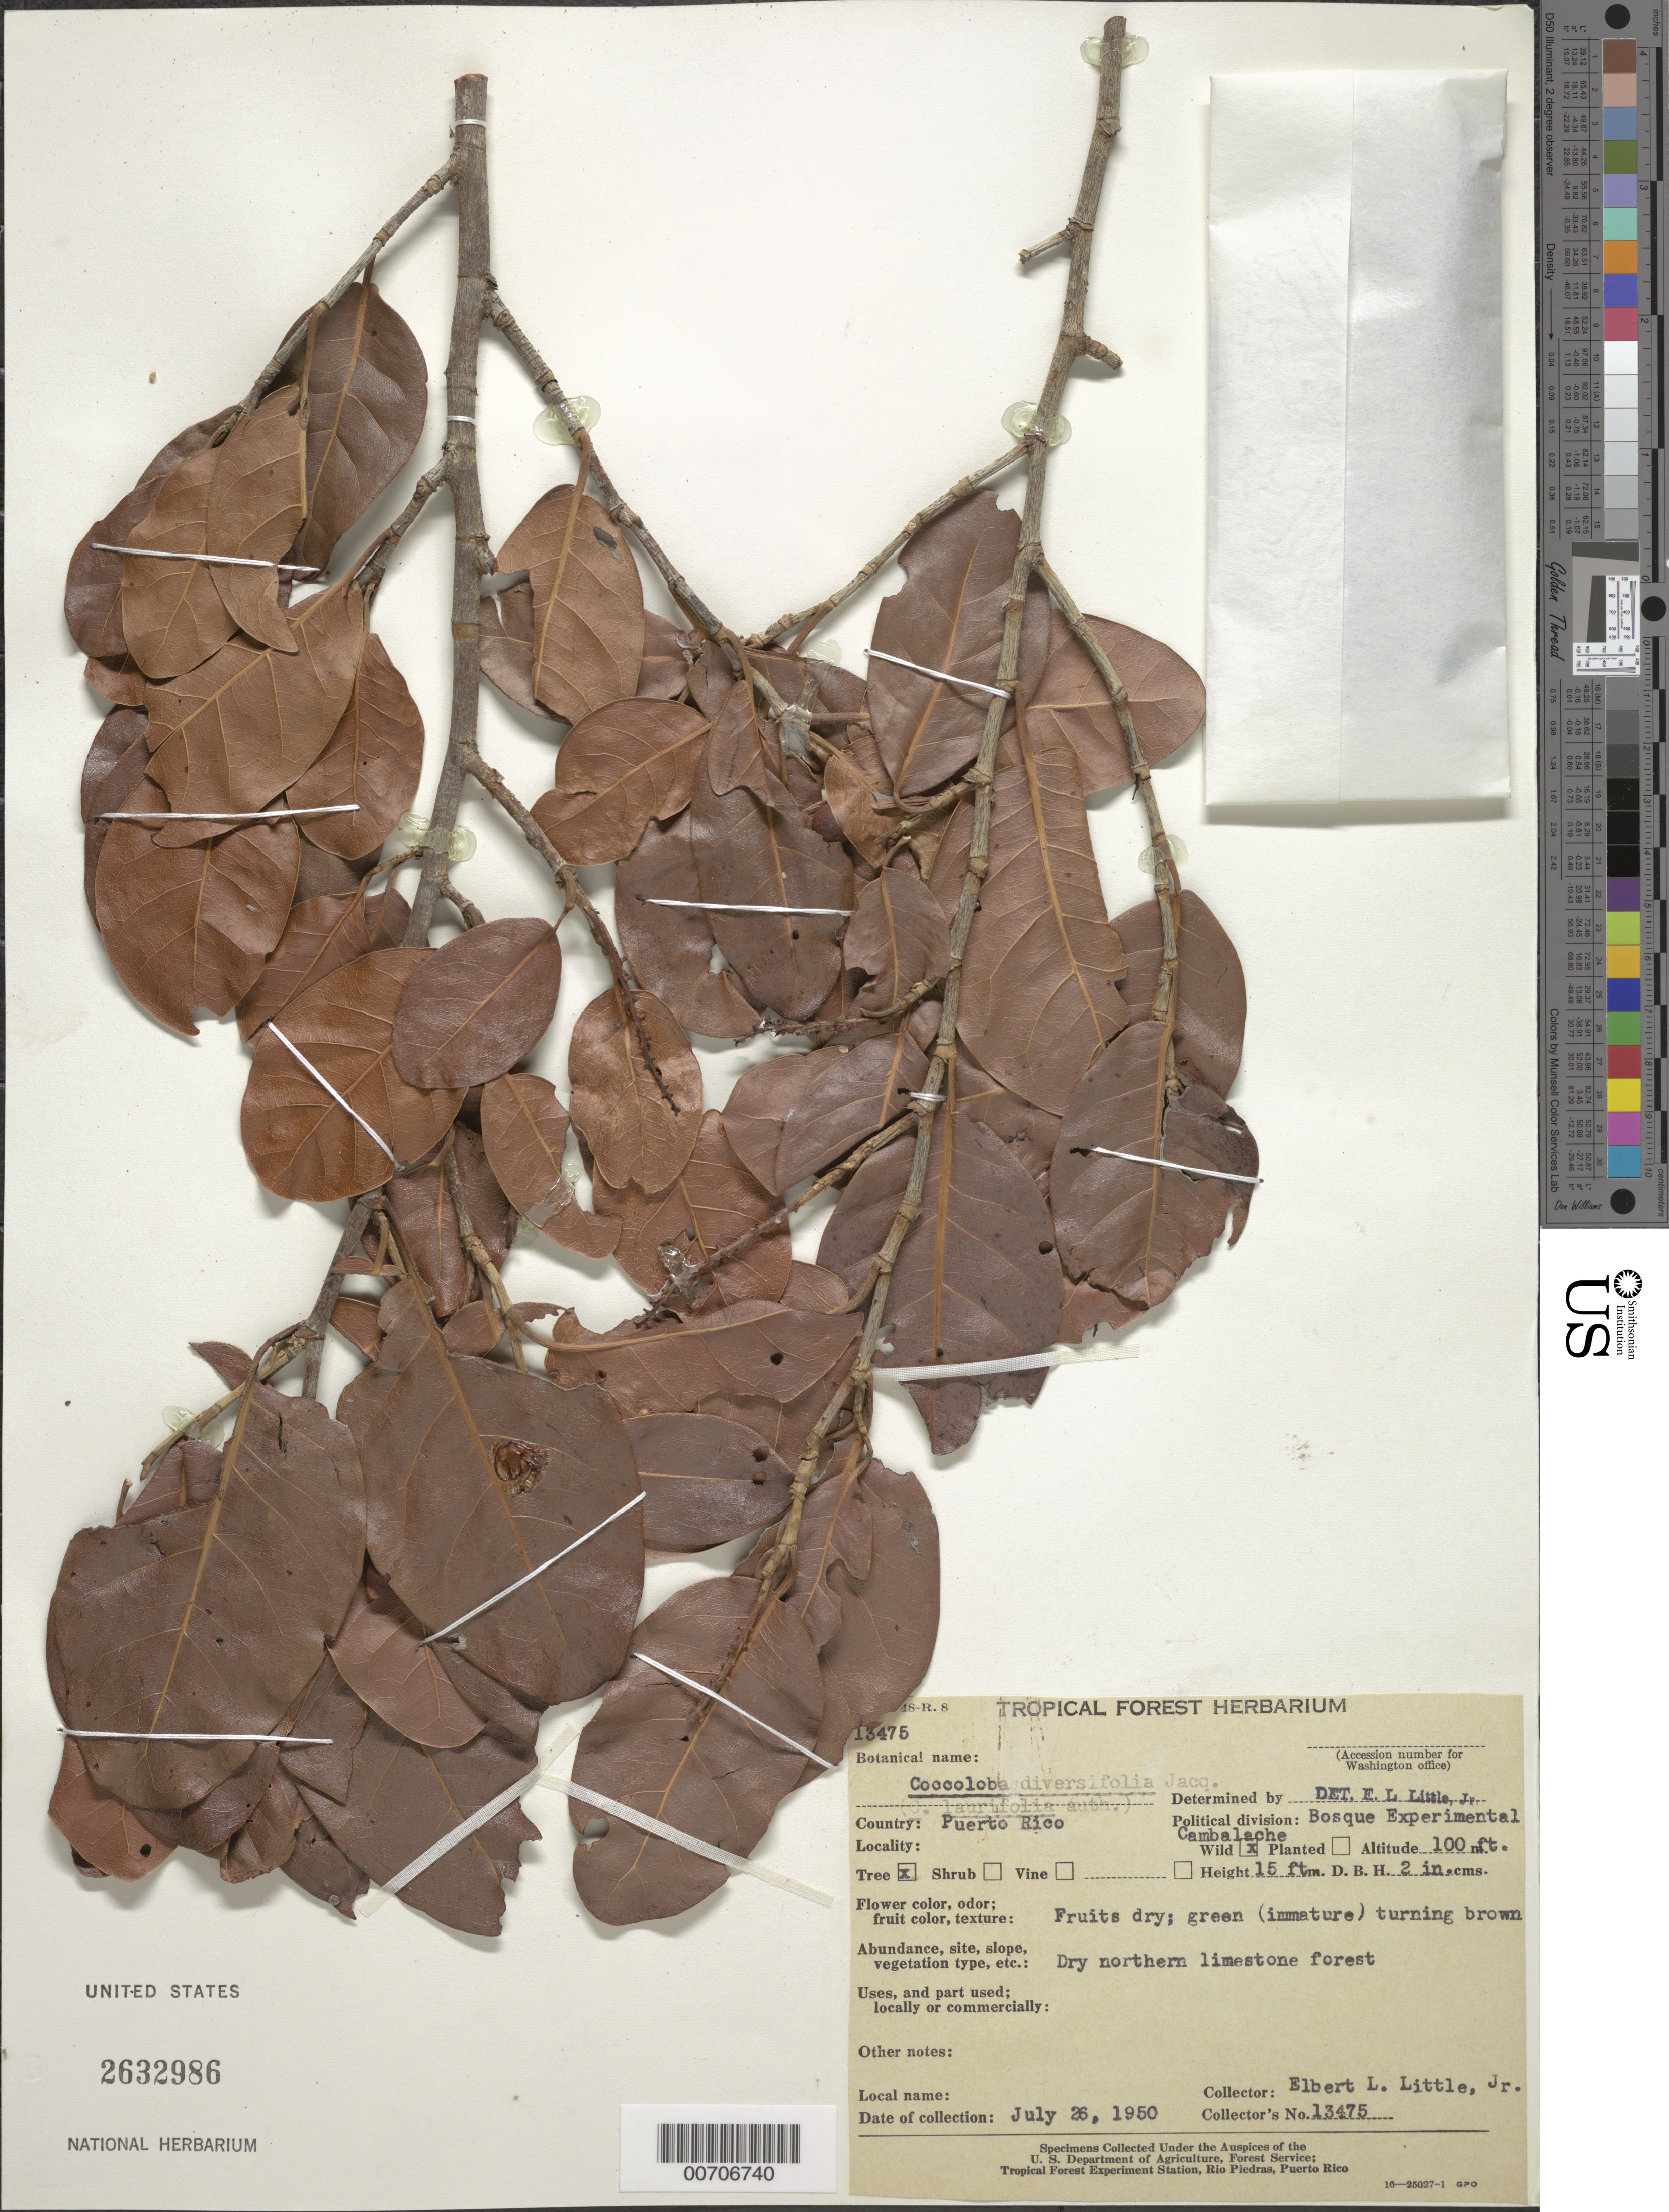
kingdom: Plantae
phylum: Tracheophyta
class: Magnoliopsida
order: Caryophyllales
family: Polygonaceae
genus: Coccoloba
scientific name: Coccoloba diversifolia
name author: Jacq.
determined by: Little, Elbert L., Jr., (FSSR), United States Department of Agriculture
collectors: E. L. Little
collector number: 13475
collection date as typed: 26 Jul 1950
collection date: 1950-07-26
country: Puerto Rico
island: Greater Antilles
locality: Bosque Exp. Cambalache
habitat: Dry northern limestone forest.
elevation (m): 30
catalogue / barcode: US 2632986